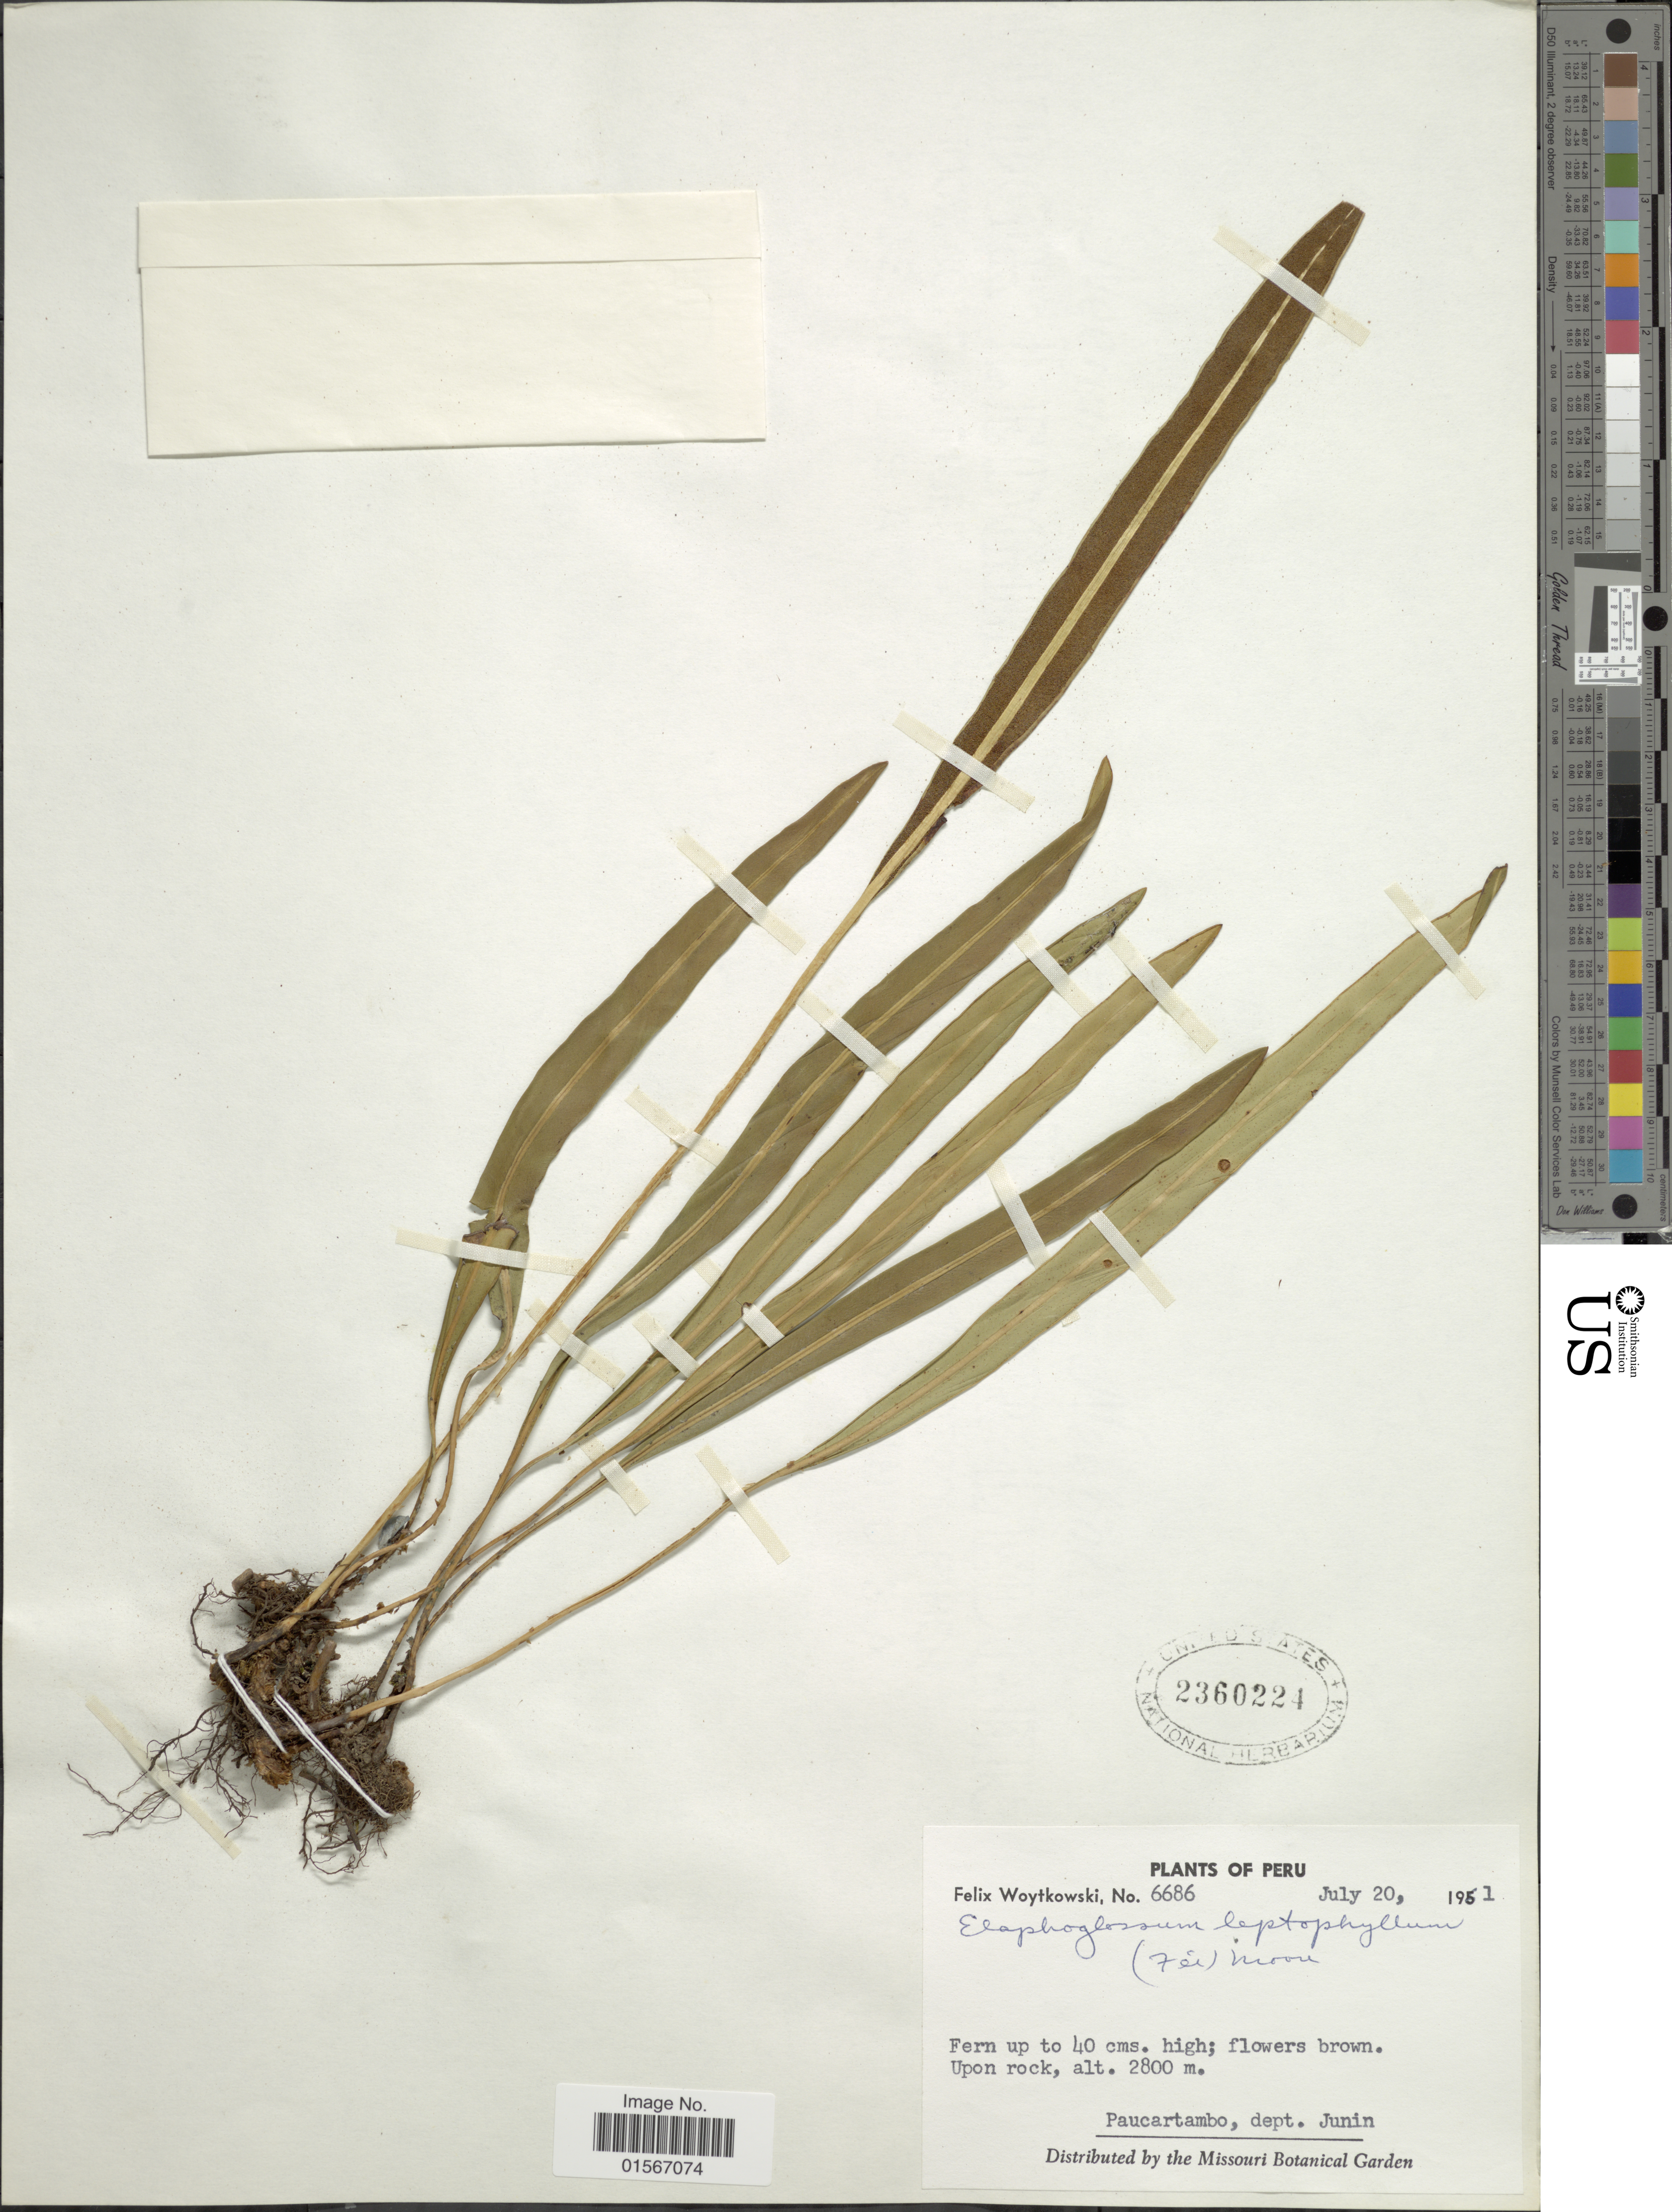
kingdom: Plantae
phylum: Tracheophyta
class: Polypodiopsida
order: Polypodiales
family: Dryopteridaceae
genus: Elaphoglossum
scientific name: Elaphoglossum minutum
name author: (Pohl ex Fée) T. Moore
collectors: F. Woytkowski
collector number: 6686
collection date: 1961-07-20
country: Peru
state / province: Junín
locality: Paucartambo, dept. Junin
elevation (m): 2800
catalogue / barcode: US 2360224